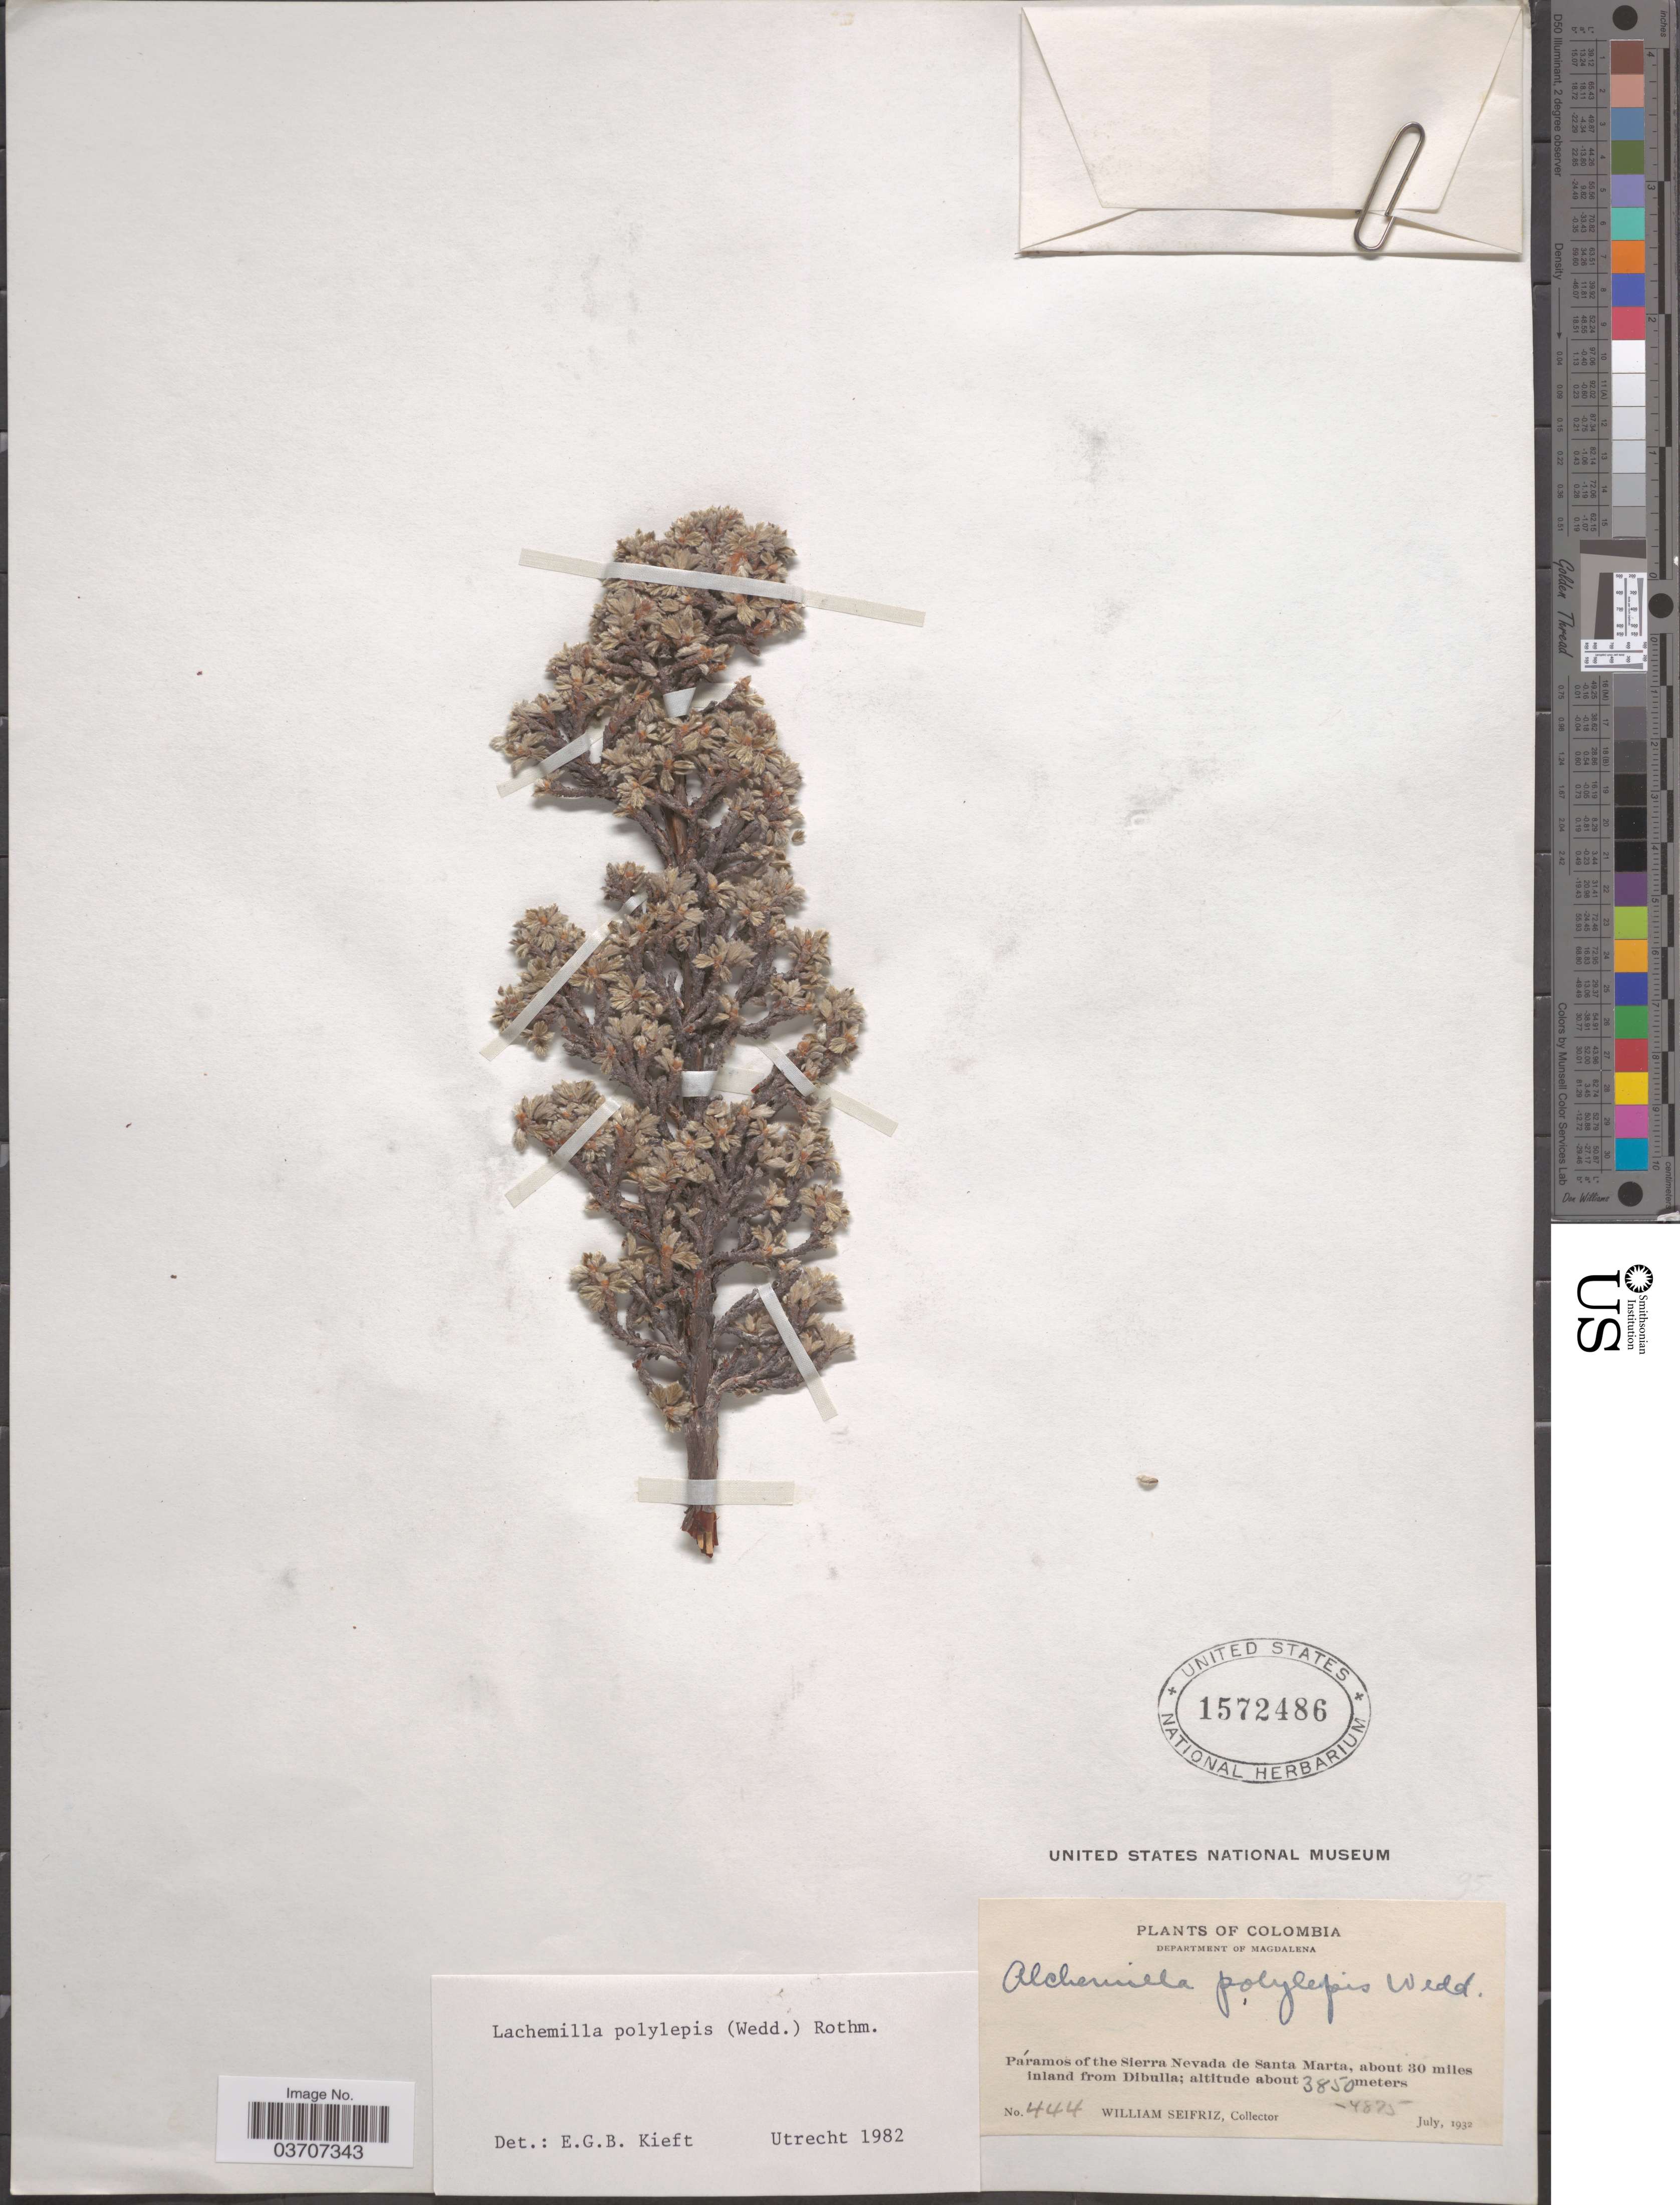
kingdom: Plantae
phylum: Tracheophyta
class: Magnoliopsida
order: Rosales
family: Rosaceae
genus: Lachemilla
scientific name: Lachemilla polylepis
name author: (Wedd.) Rothm.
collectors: W. Seifriz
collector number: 444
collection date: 1932-07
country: Colombia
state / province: Magdalena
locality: Department of Magdalena. Páramos of the Sierra Nevada de Santa Marta, about 30 miles inland from Dibulla.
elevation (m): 3850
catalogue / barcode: US 1572486